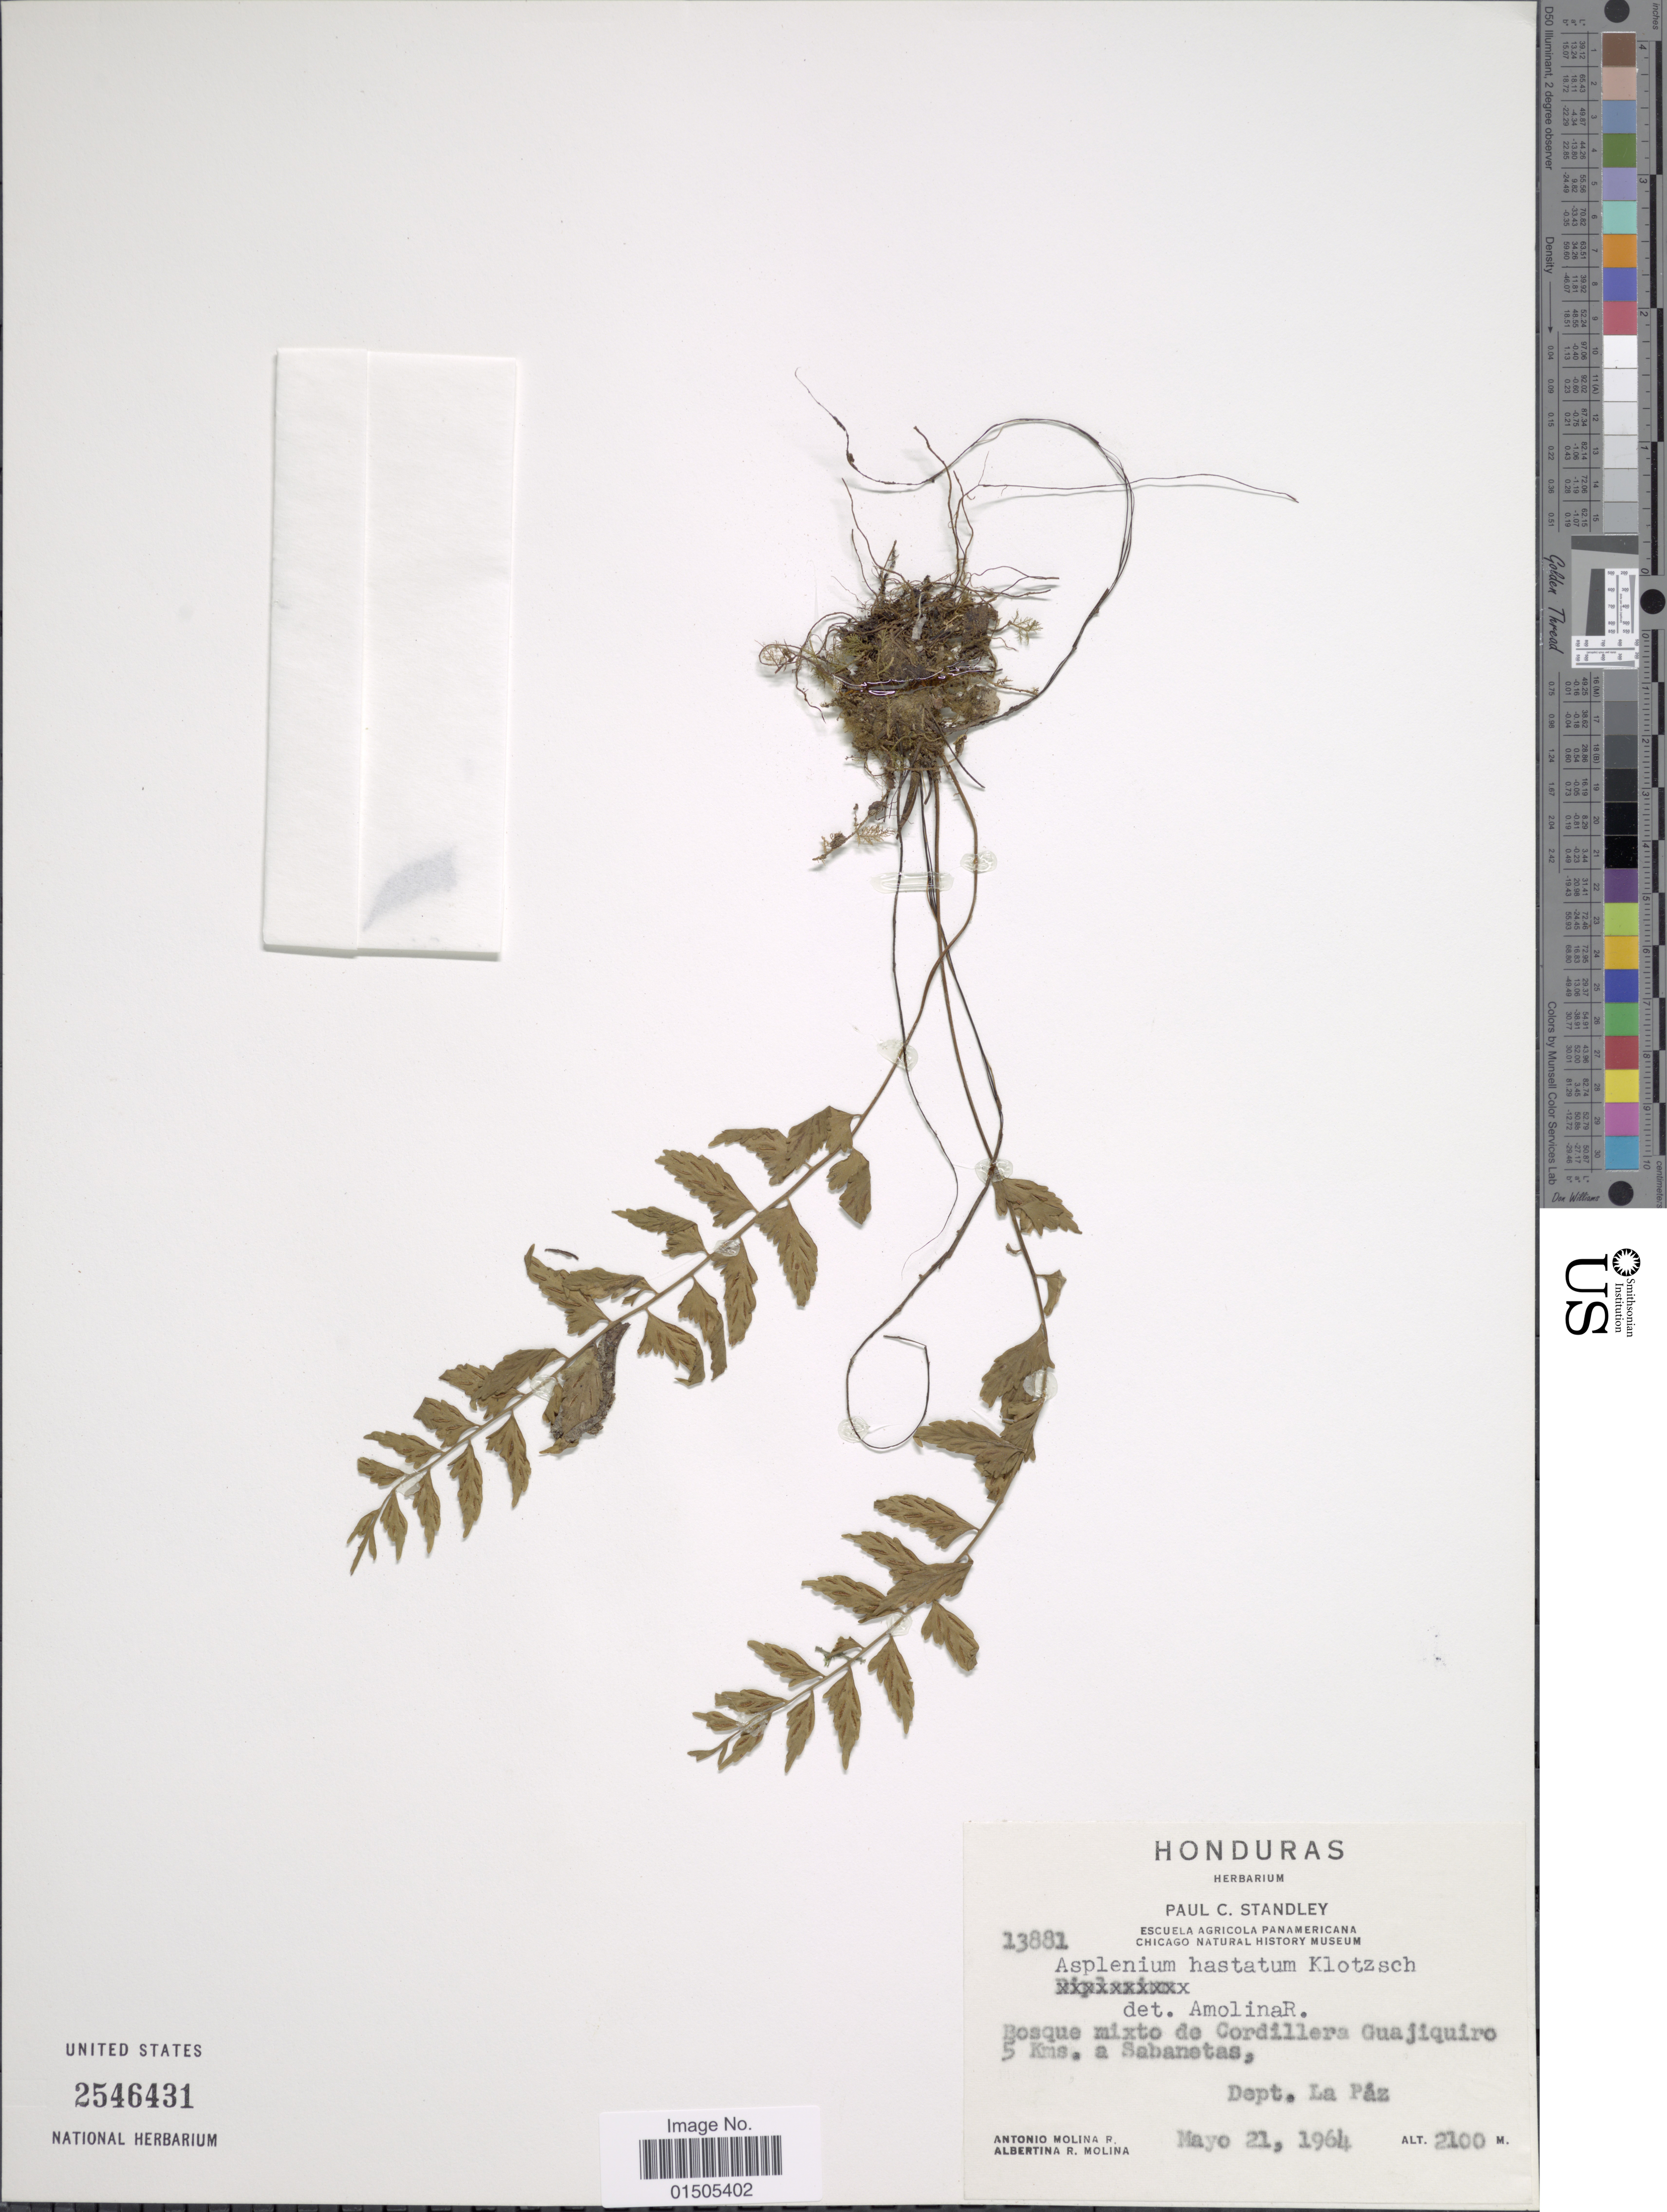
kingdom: Plantae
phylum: Tracheophyta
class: Polypodiopsida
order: Polypodiales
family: Aspleniaceae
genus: Asplenium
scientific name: Asplenium auriculatum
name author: Sw.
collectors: A. Molina R. & A. R. Molina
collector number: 13881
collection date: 1964-05-21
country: Honduras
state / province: La Paz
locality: Bosque mixto de Cordillera Guajiquiro 5 Kms. a Sabanetas.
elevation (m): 2100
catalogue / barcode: US 2546431